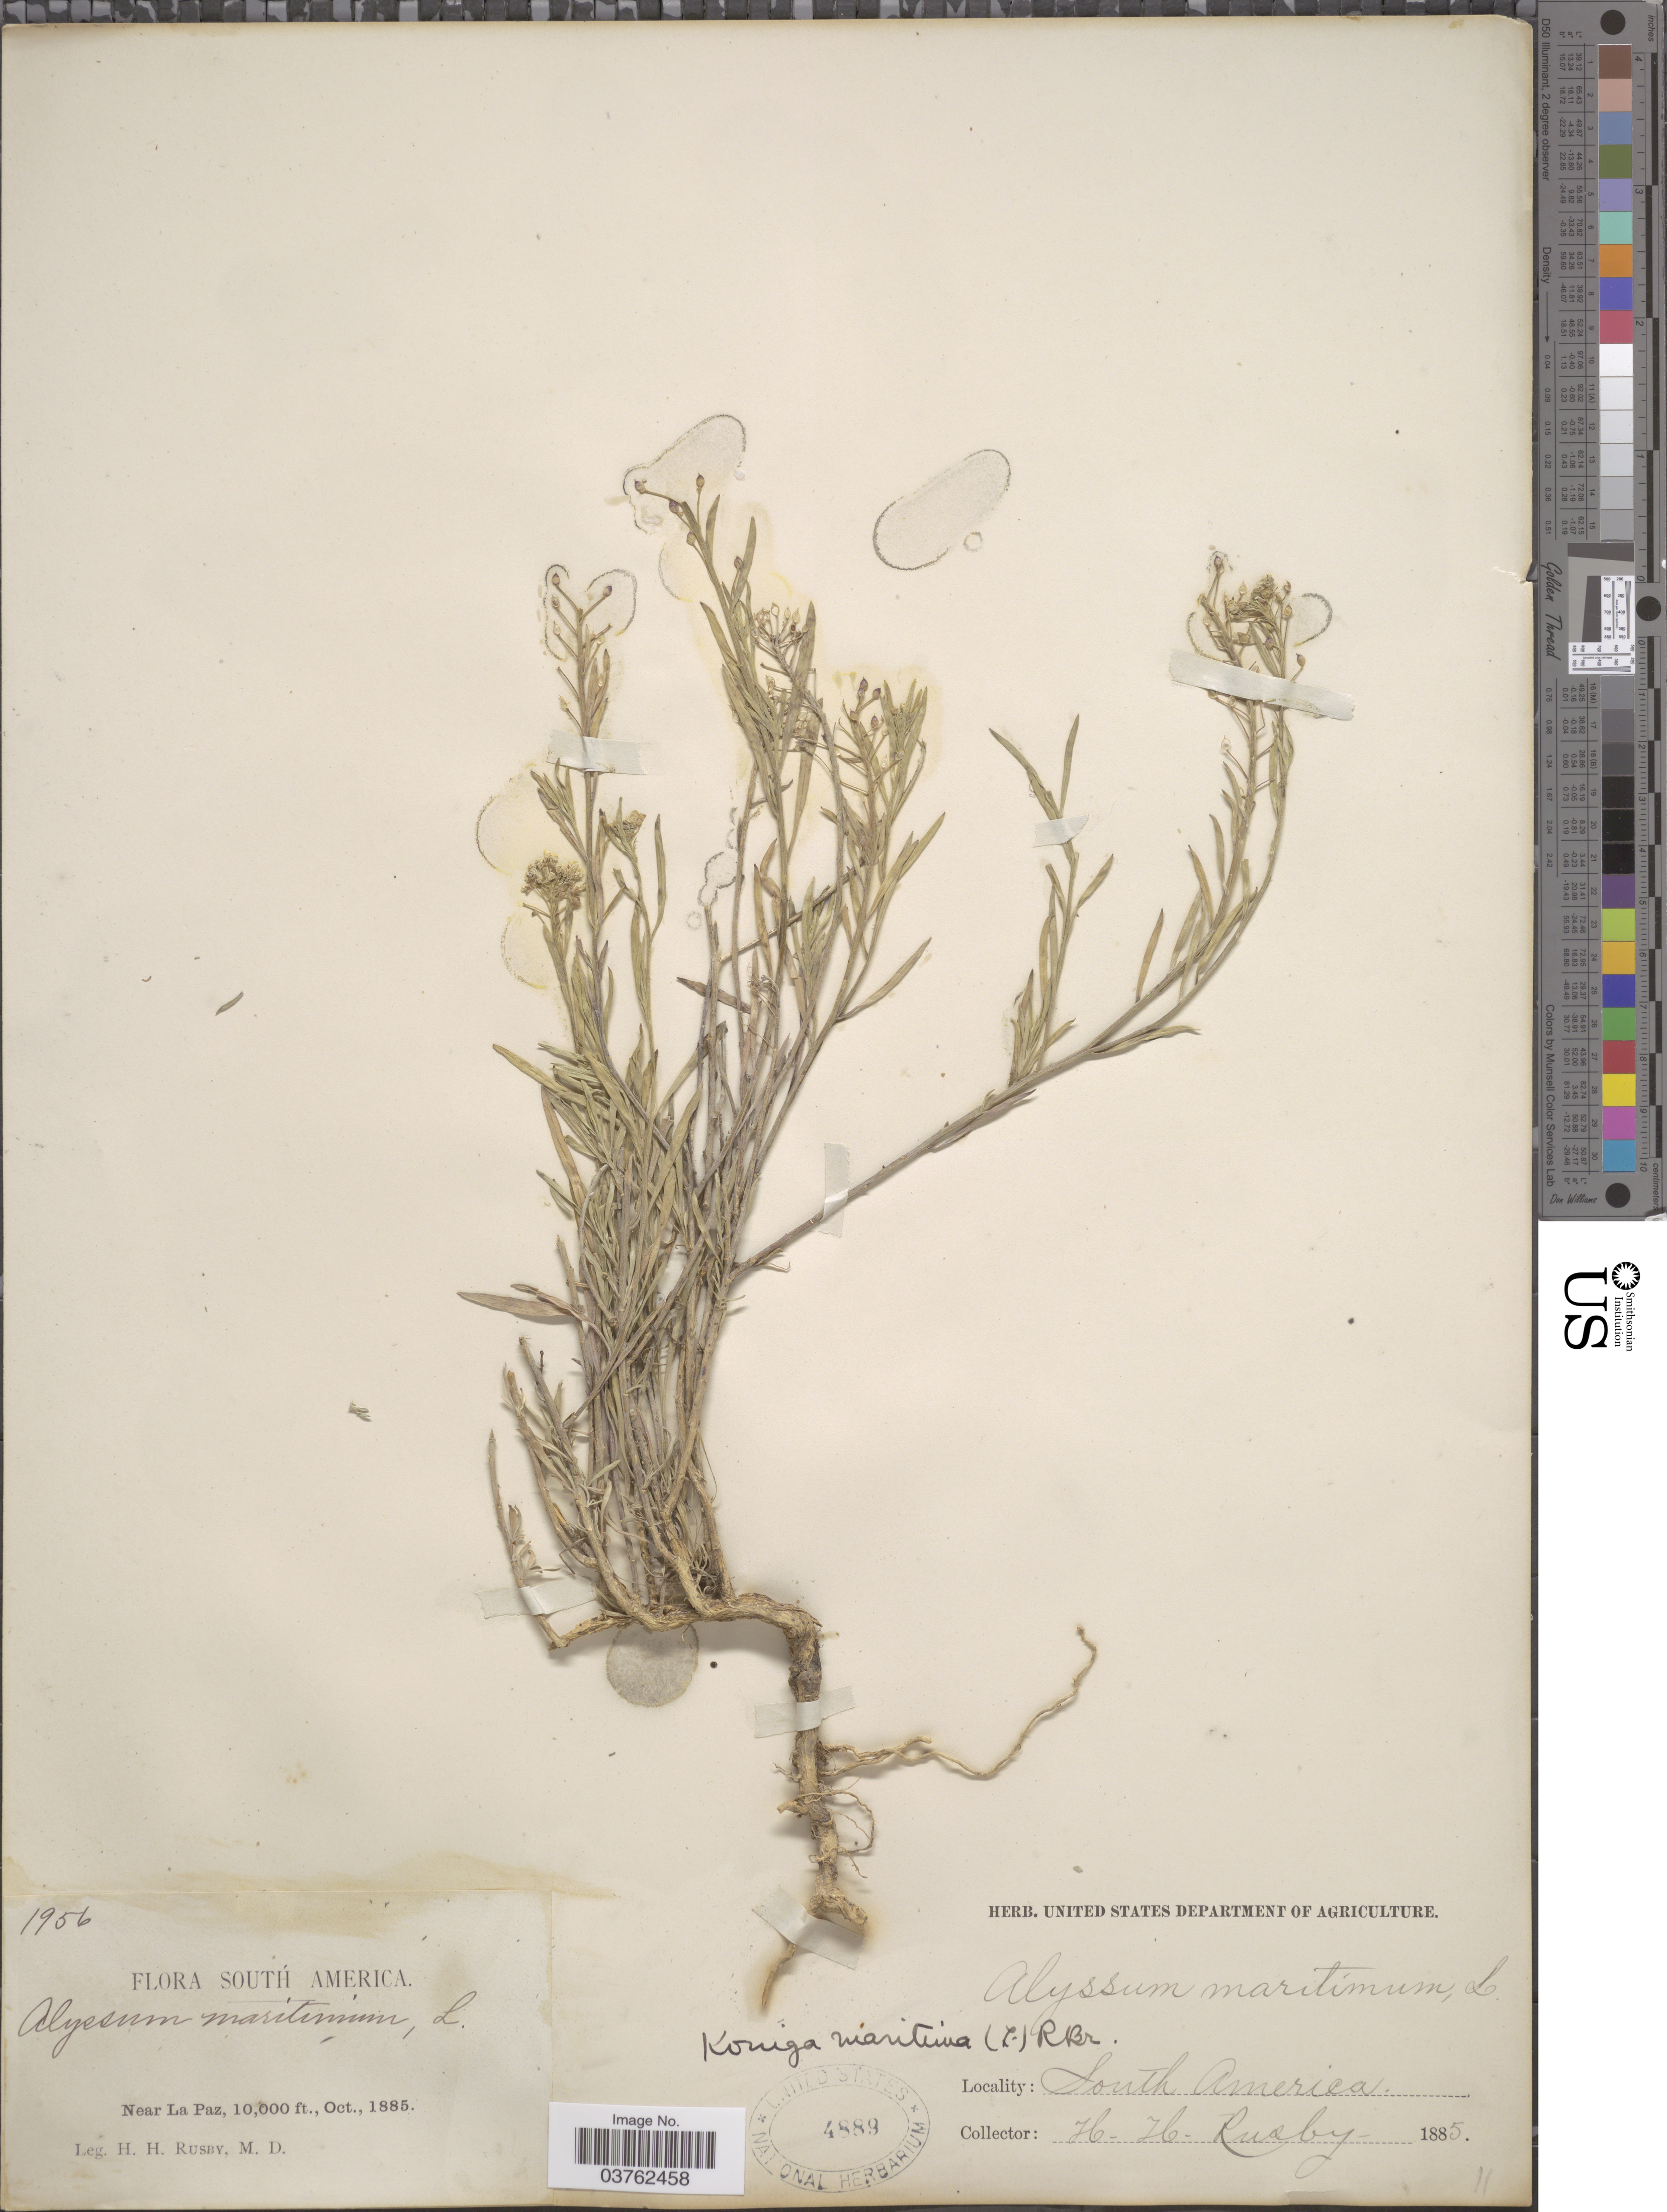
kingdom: Plantae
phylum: Tracheophyta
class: Magnoliopsida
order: Brassicales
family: Brassicaceae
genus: Lobularia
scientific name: Lobularia maritima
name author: (L.) Desv.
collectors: H. H. Rusby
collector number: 1956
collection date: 1885-10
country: Bolivia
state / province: La Paz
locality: Near La Paz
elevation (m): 3048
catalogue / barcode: US 4889